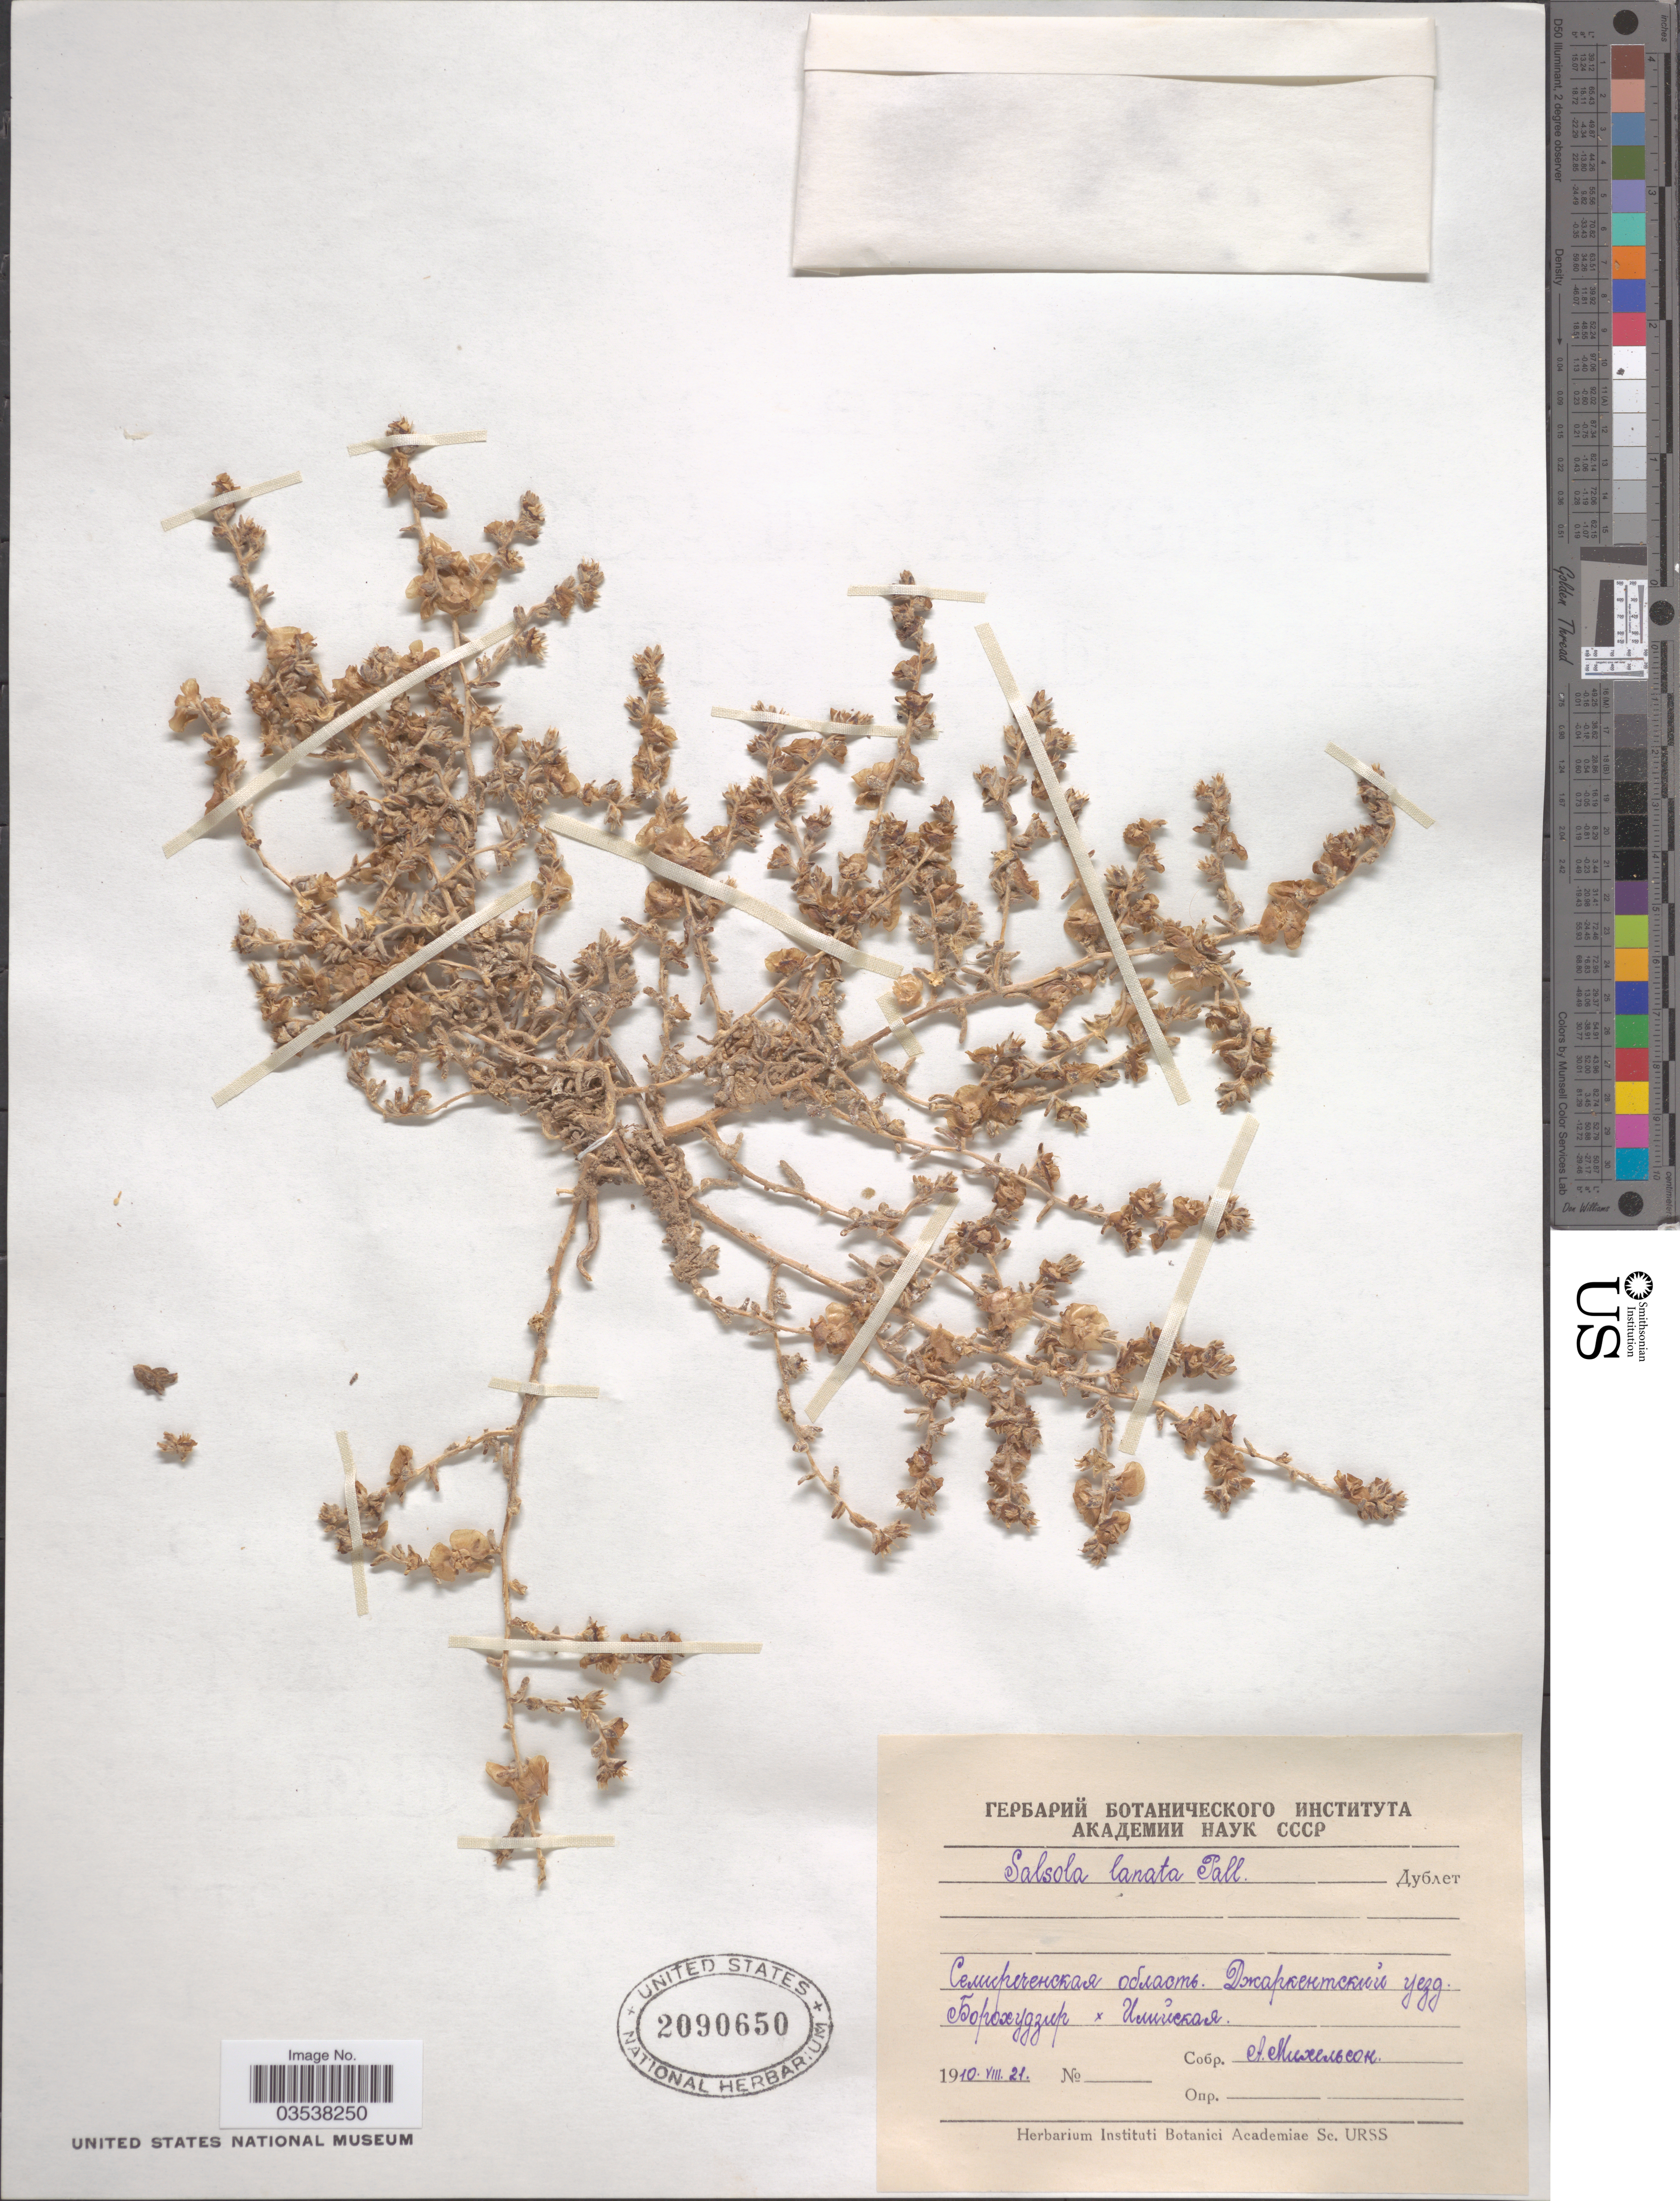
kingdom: Plantae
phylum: Tracheophyta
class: Magnoliopsida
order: Caryophyllales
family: Amaranthaceae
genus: Climacoptera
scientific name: Climacoptera lanata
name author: (Pall.) Botsch.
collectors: A. Mikhelson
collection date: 1910-08-21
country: Kazakhstan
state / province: Almaty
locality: Borokhudzir and Iliisk.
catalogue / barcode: US 2090650